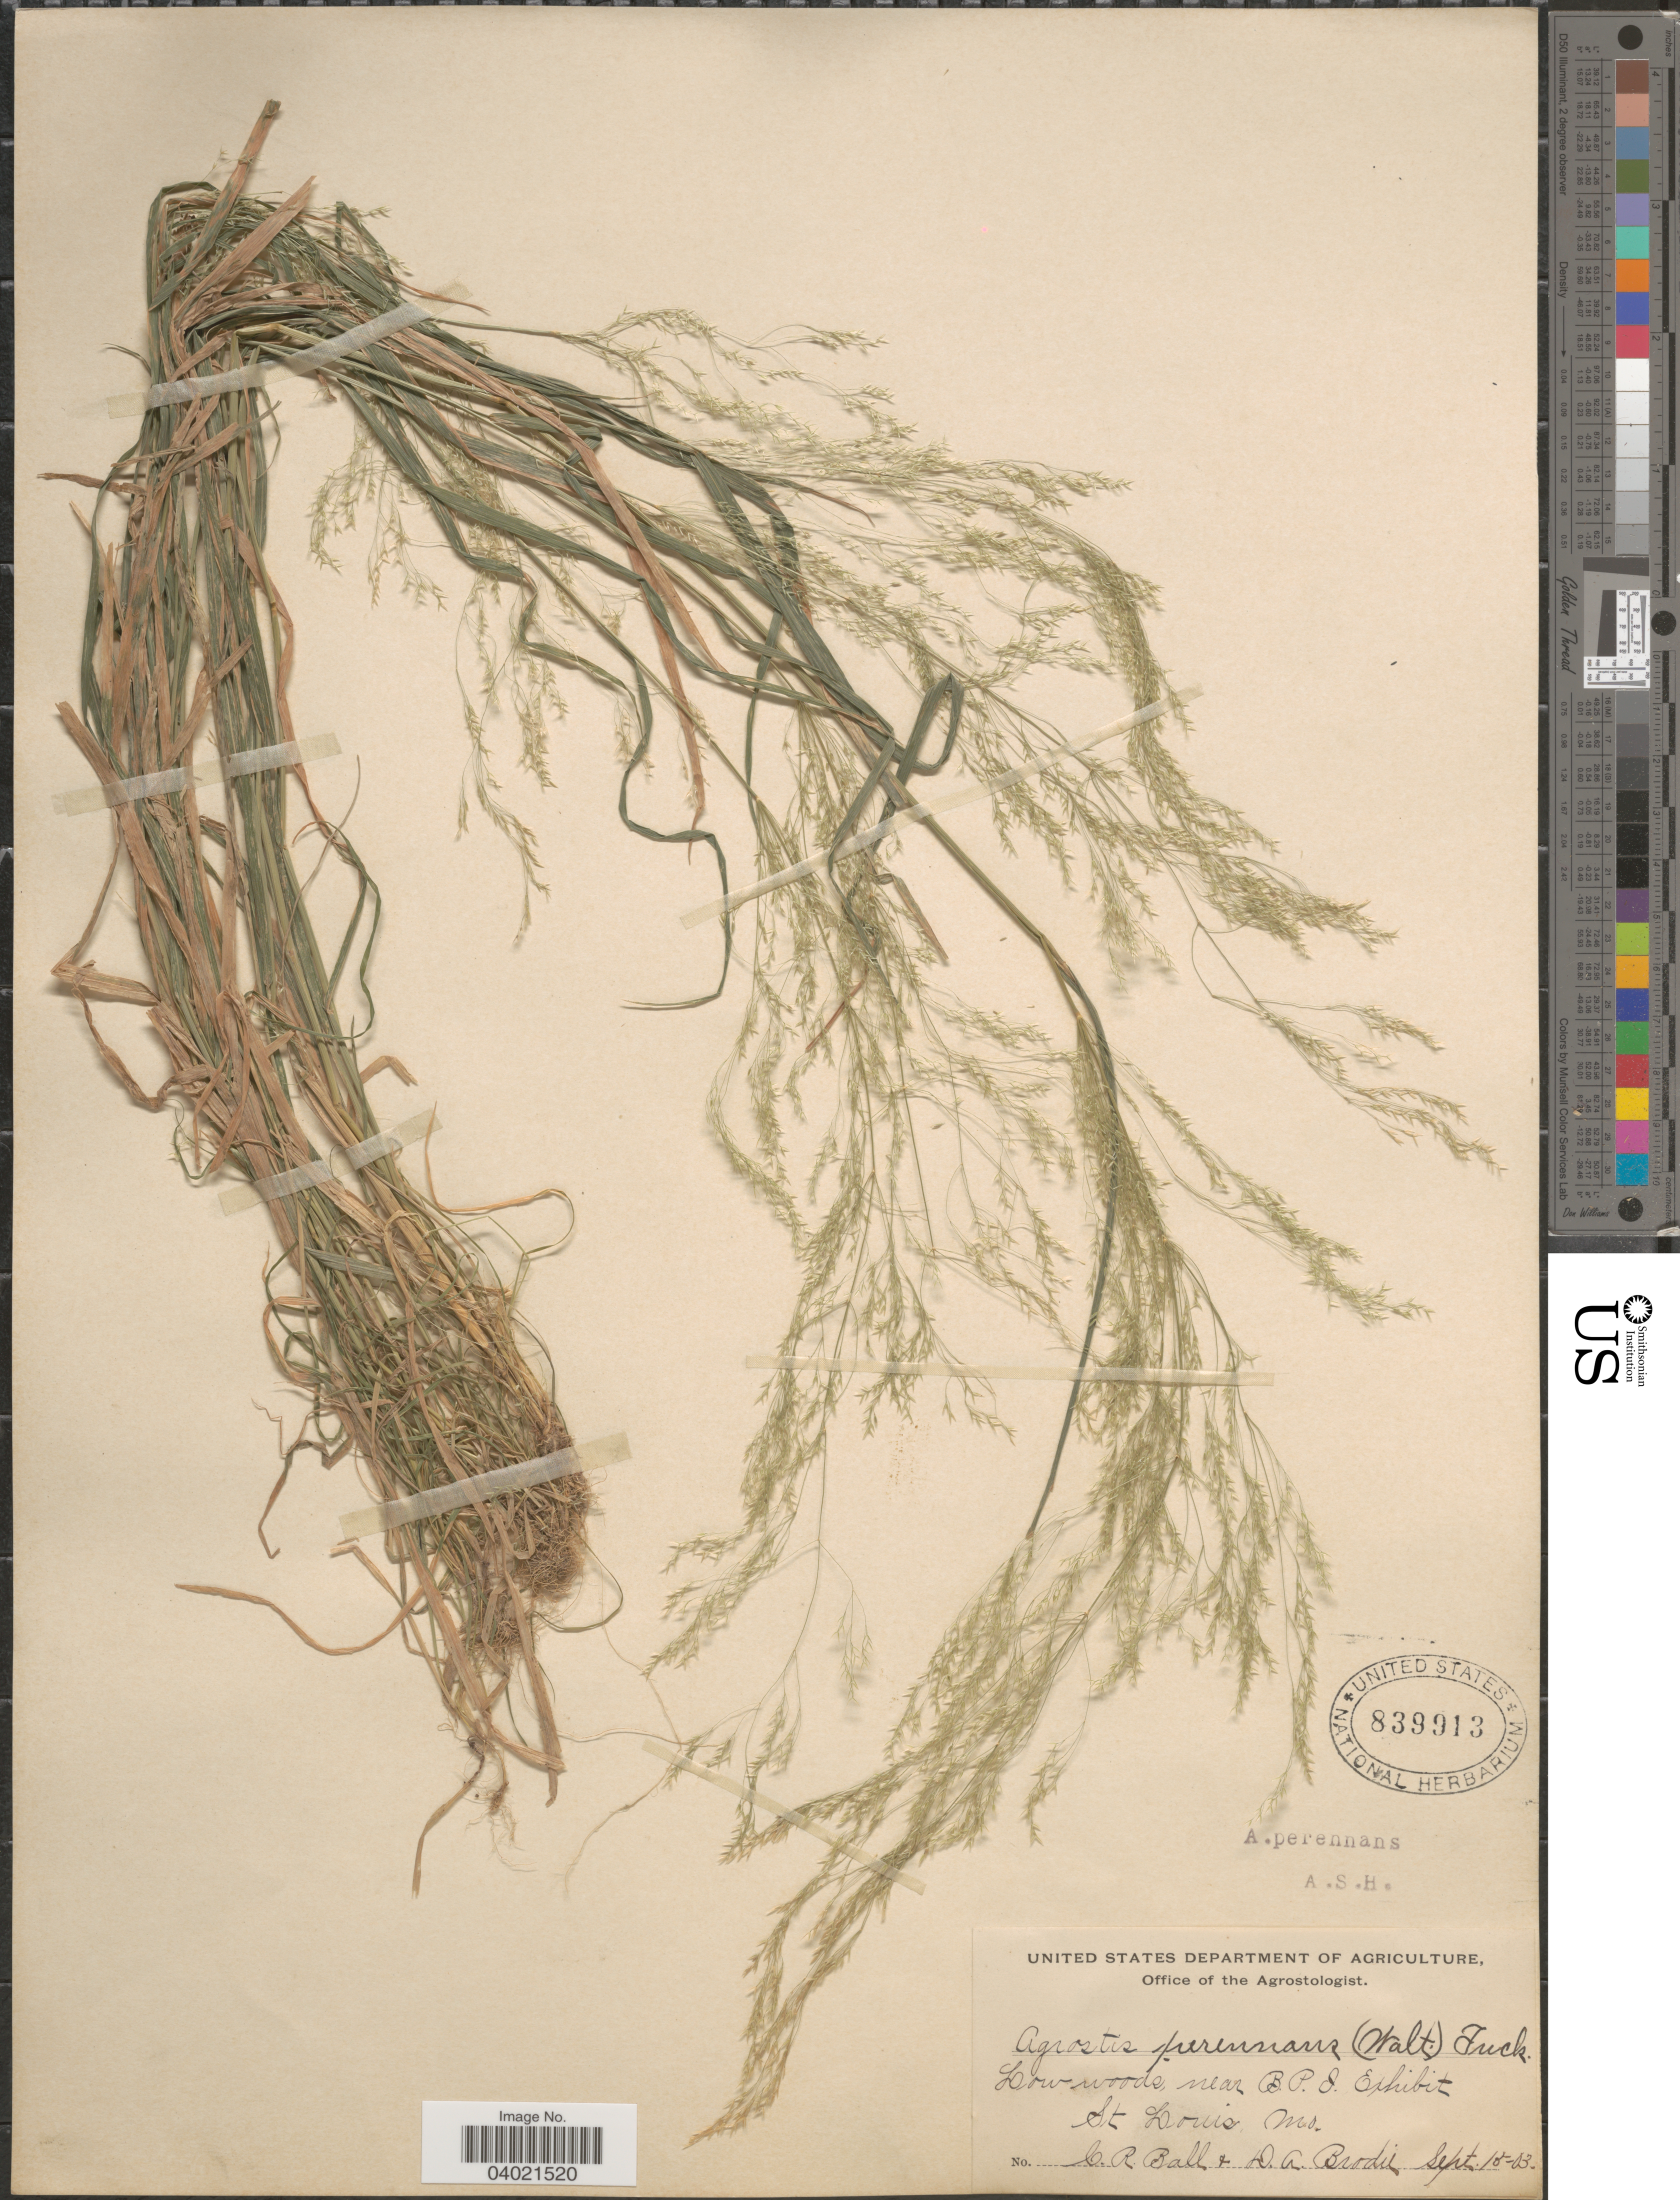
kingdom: Plantae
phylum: Tracheophyta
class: Liliopsida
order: Poales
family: Poaceae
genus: Agrostis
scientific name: Agrostis perennans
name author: (Walter) Tuck.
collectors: C. R. Ball & D. Brodie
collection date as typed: Transcribed d/m/y: 15/9/3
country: United States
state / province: Missouri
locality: Low woods, near B.P. J. Exhibit. St. Louis.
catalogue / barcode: US 839913